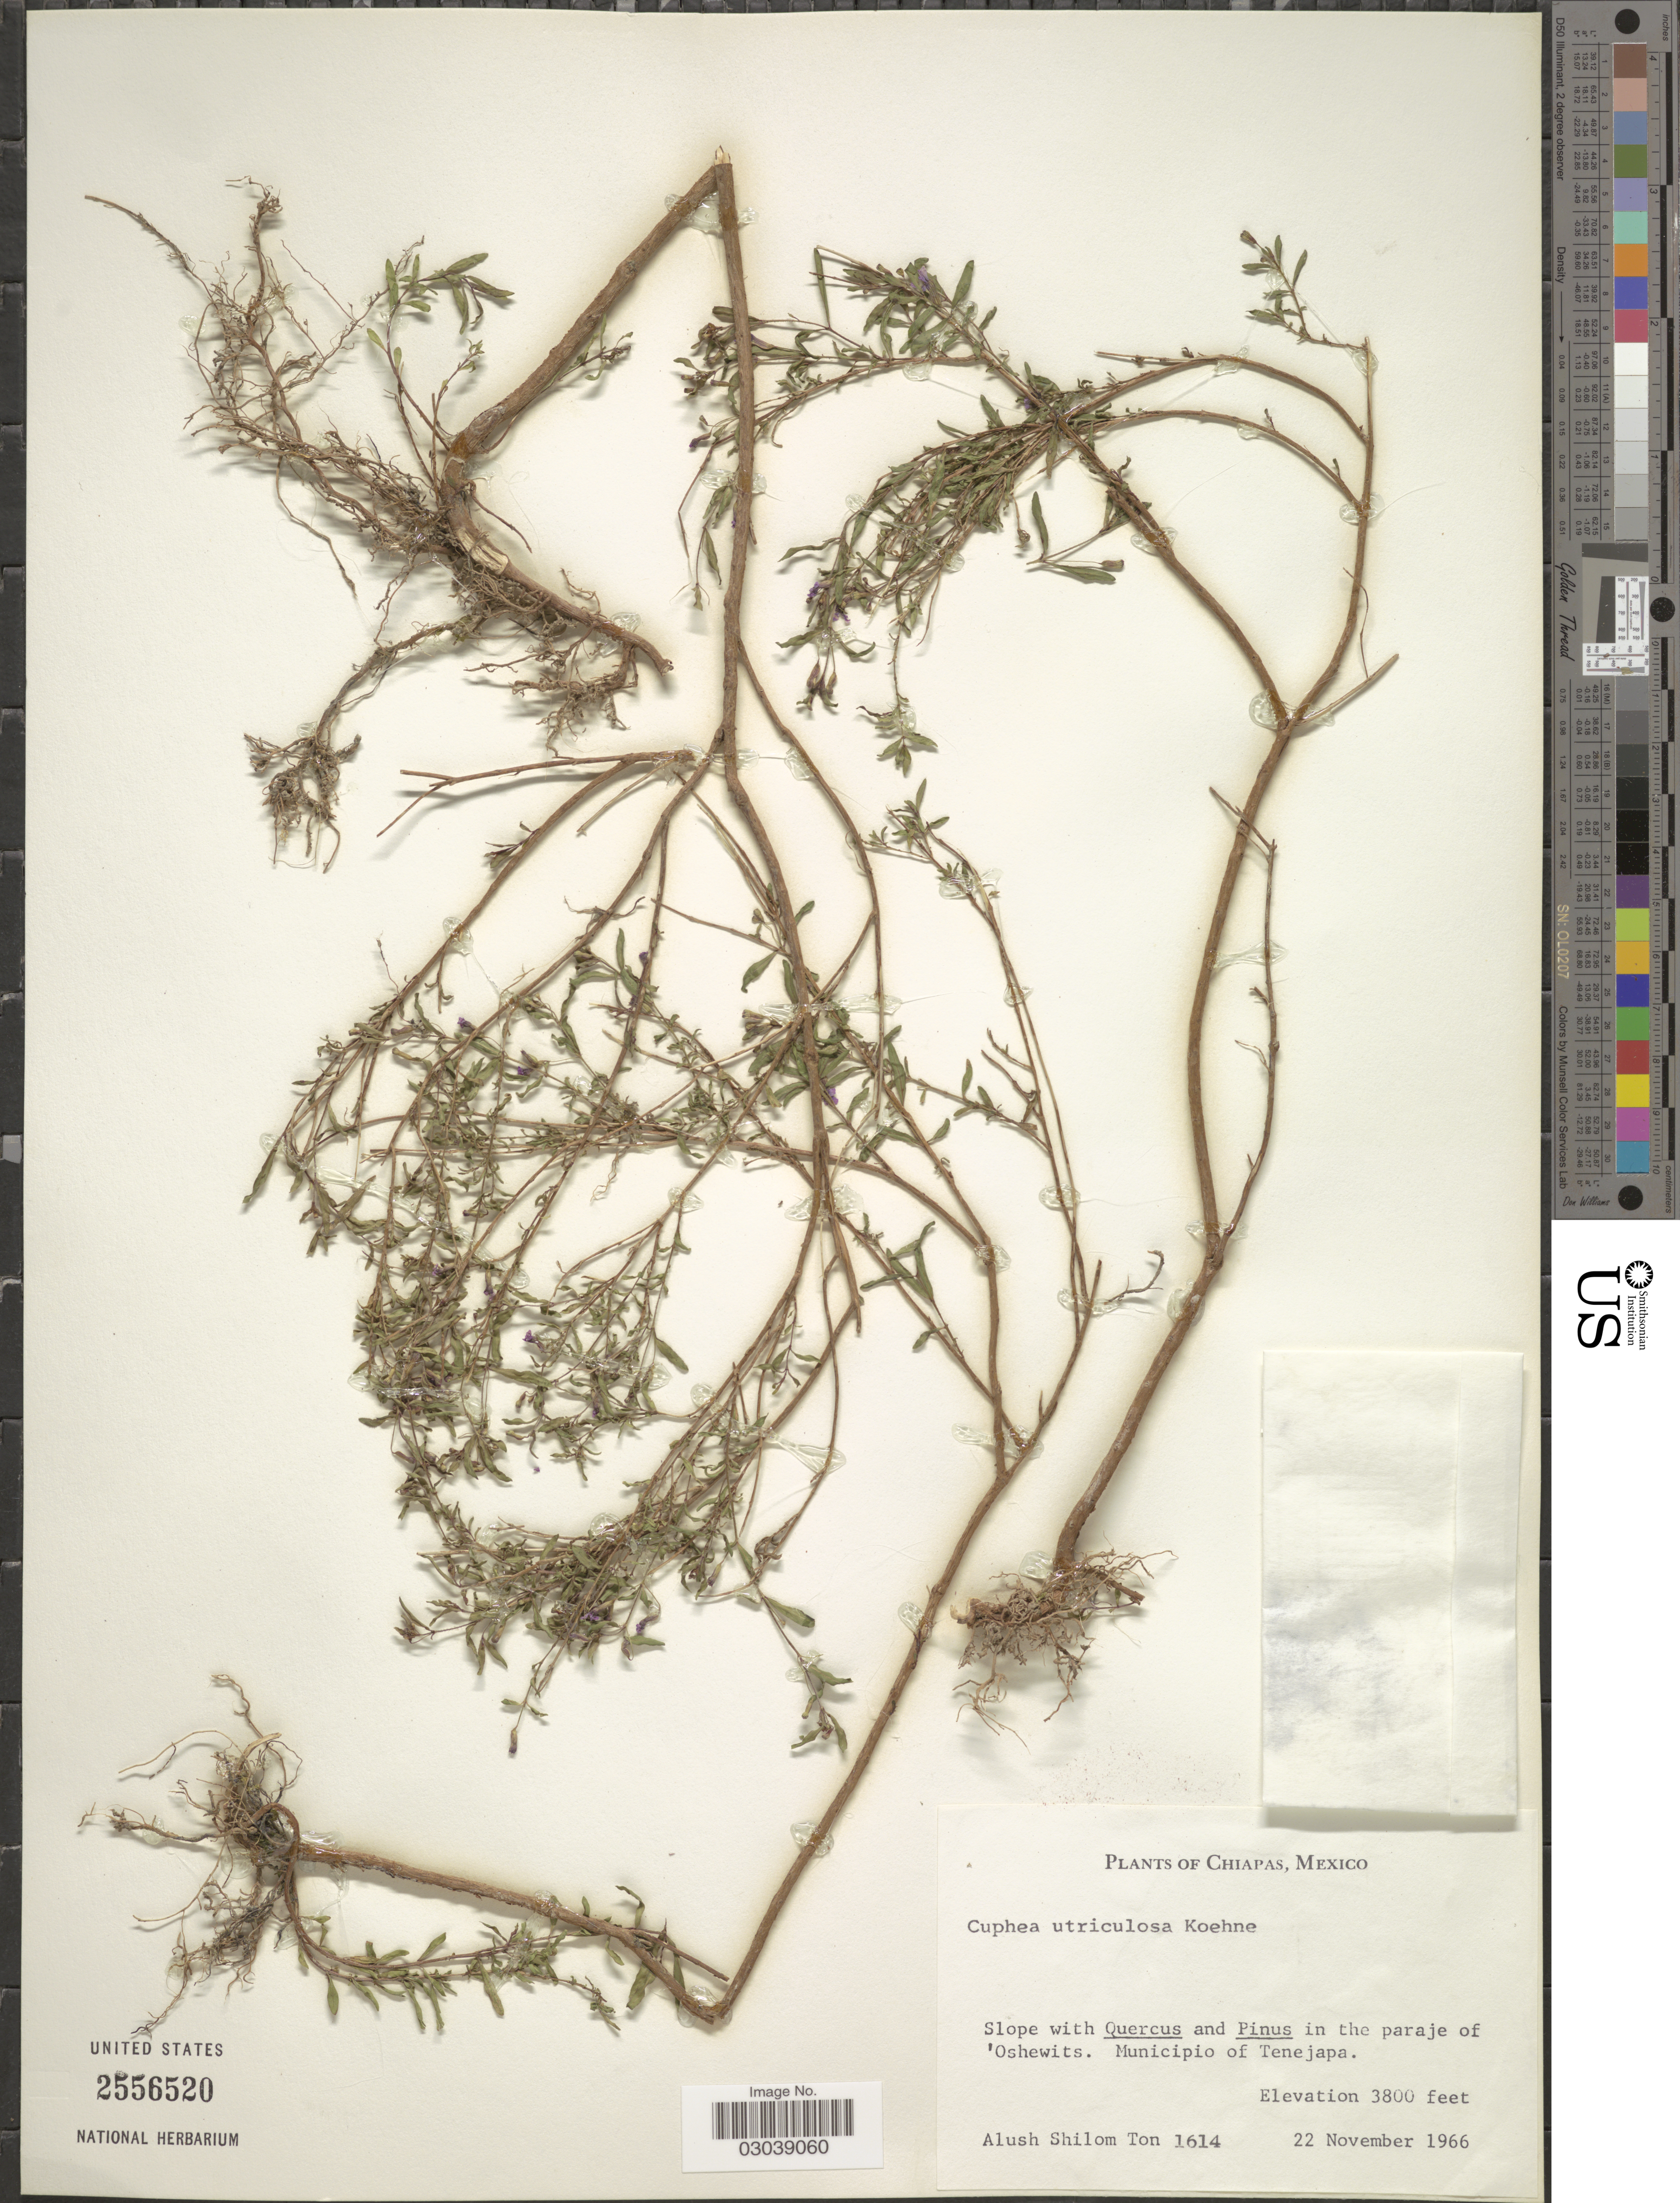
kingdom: Plantae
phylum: Tracheophyta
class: Magnoliopsida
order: Myrtales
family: Lythraceae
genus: Cuphea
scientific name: Cuphea utriculosa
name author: Koehne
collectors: A. M. Ton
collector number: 1614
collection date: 1966-11-22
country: Mexico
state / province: Chiapas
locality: In the paraje of 'Oshewits, Municipio of Tenejapa.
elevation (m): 1158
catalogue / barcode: US 2556520